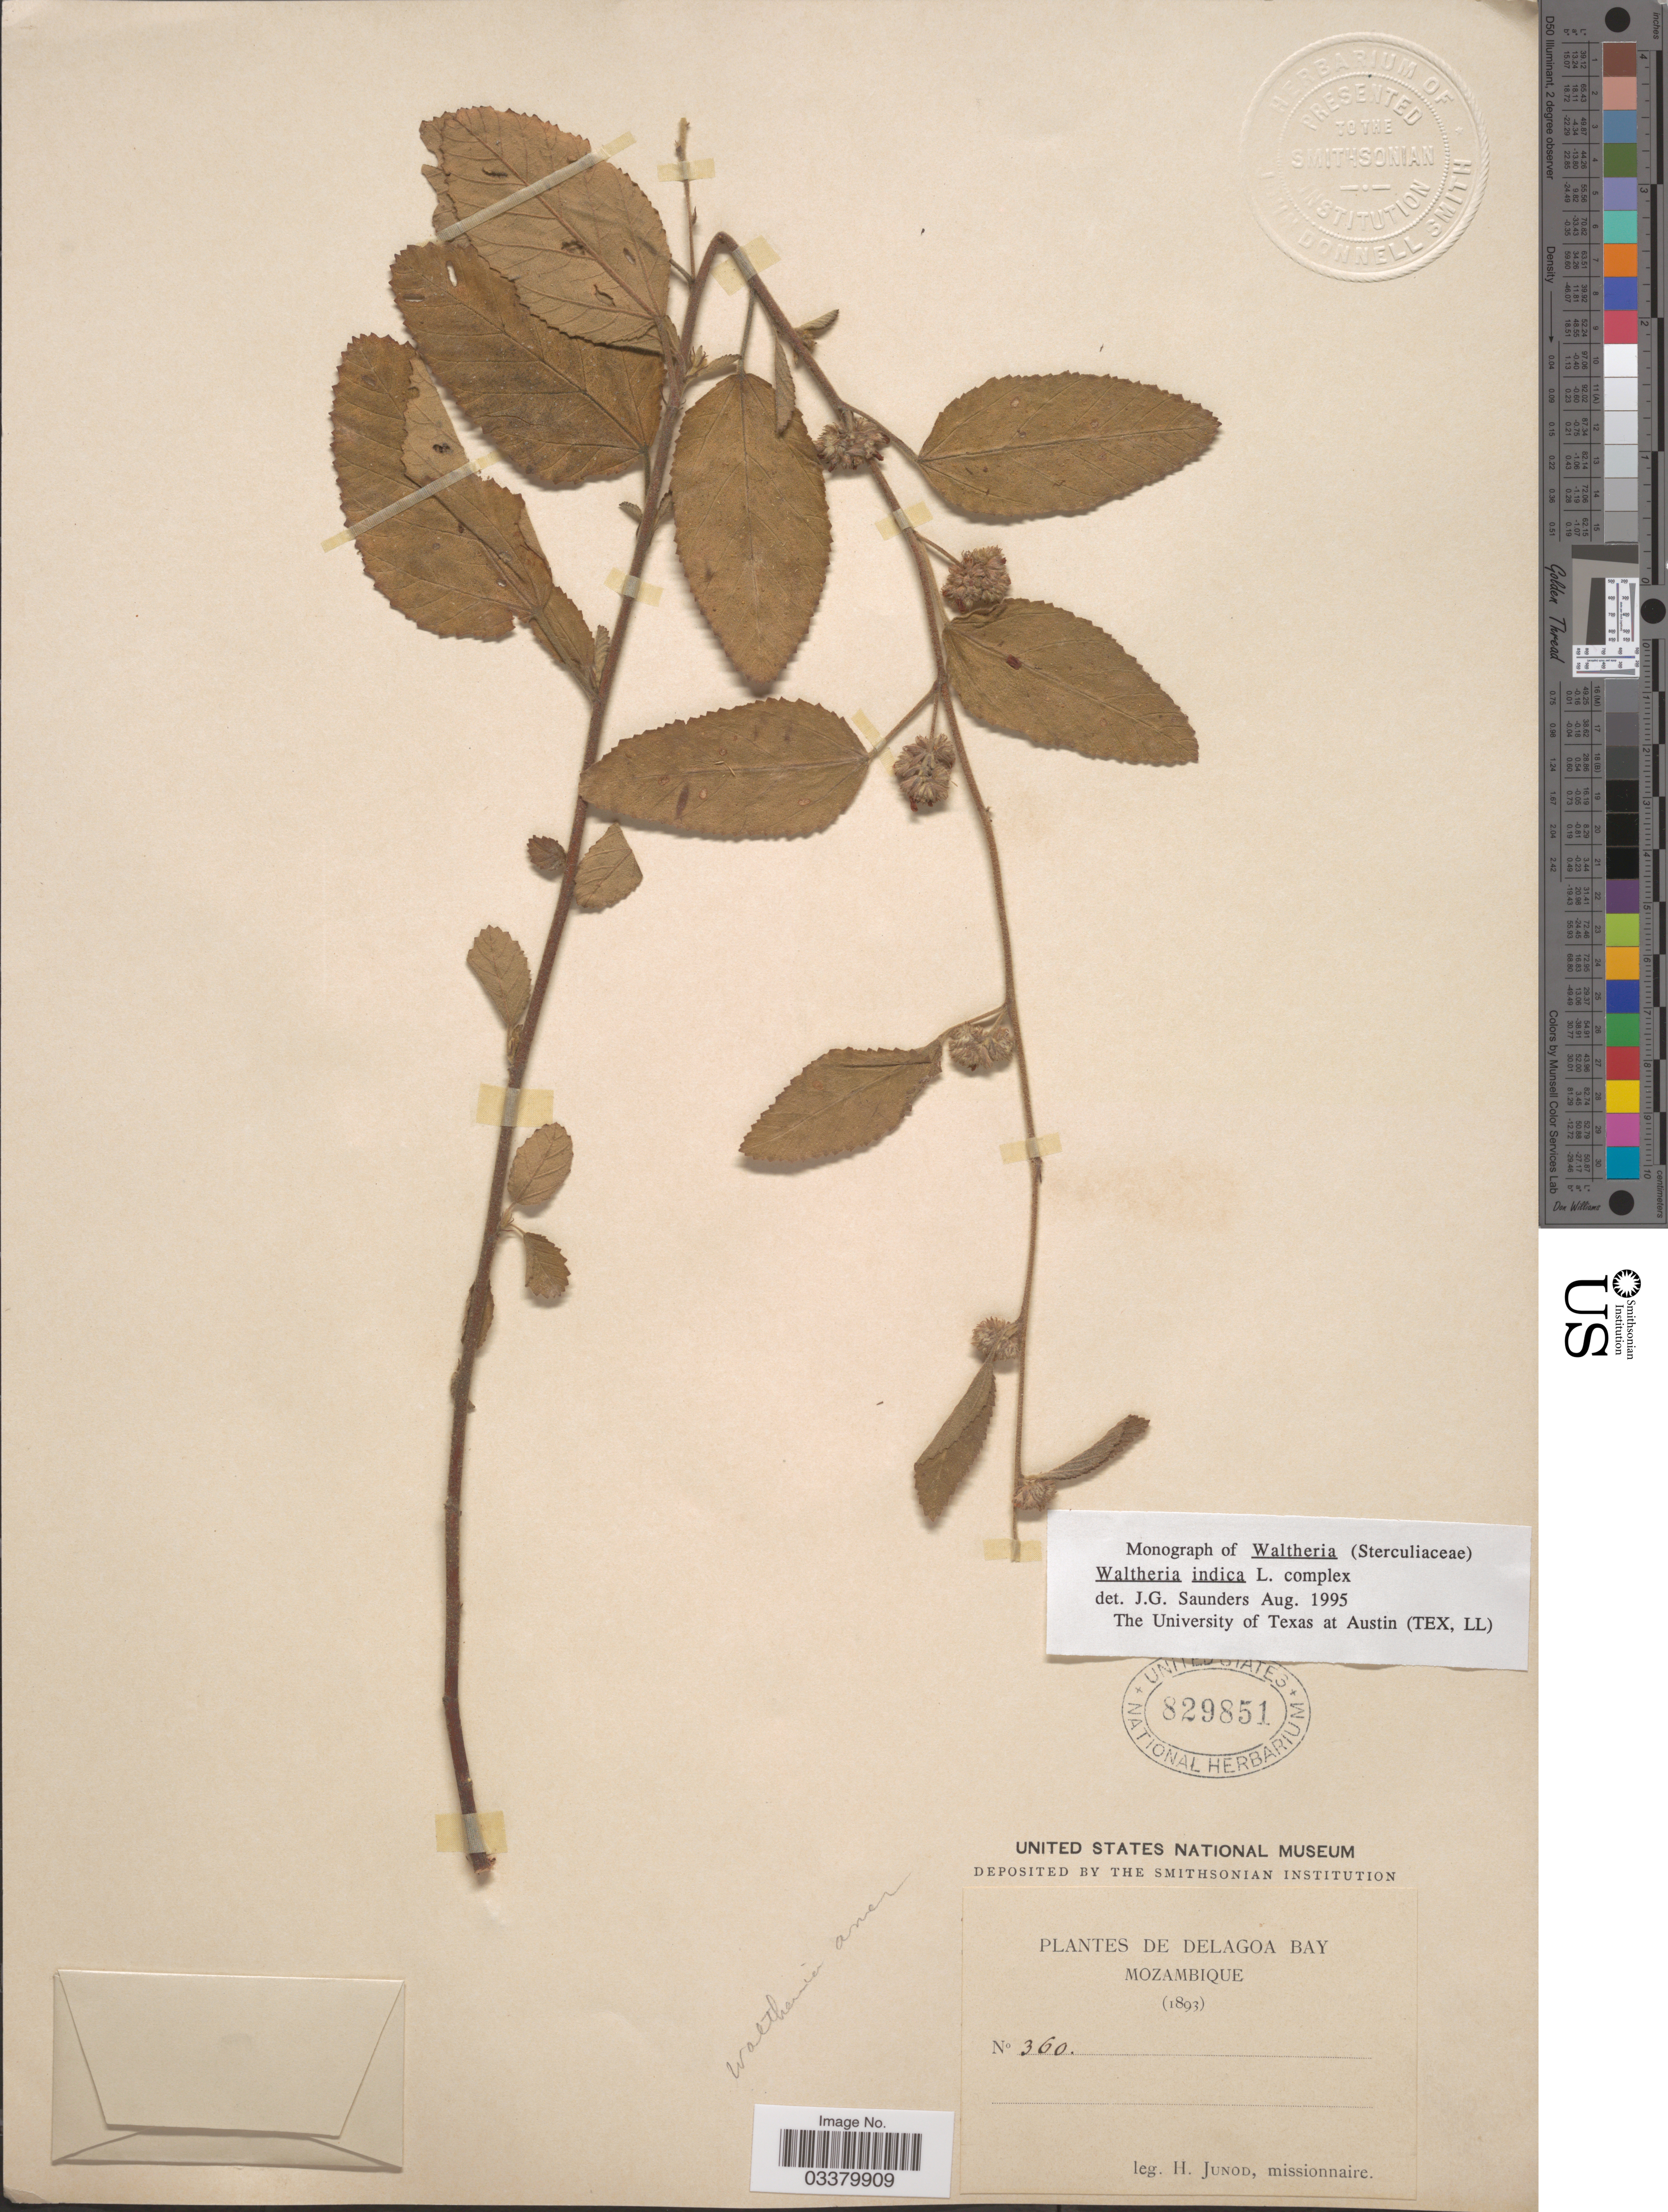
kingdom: Plantae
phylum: Tracheophyta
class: Magnoliopsida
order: Malvales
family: Malvaceae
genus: Waltheria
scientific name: Waltheria indica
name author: L.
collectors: H. Junod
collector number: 360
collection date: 1893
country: Mozambique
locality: Delagoa Bay.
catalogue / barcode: US 829851